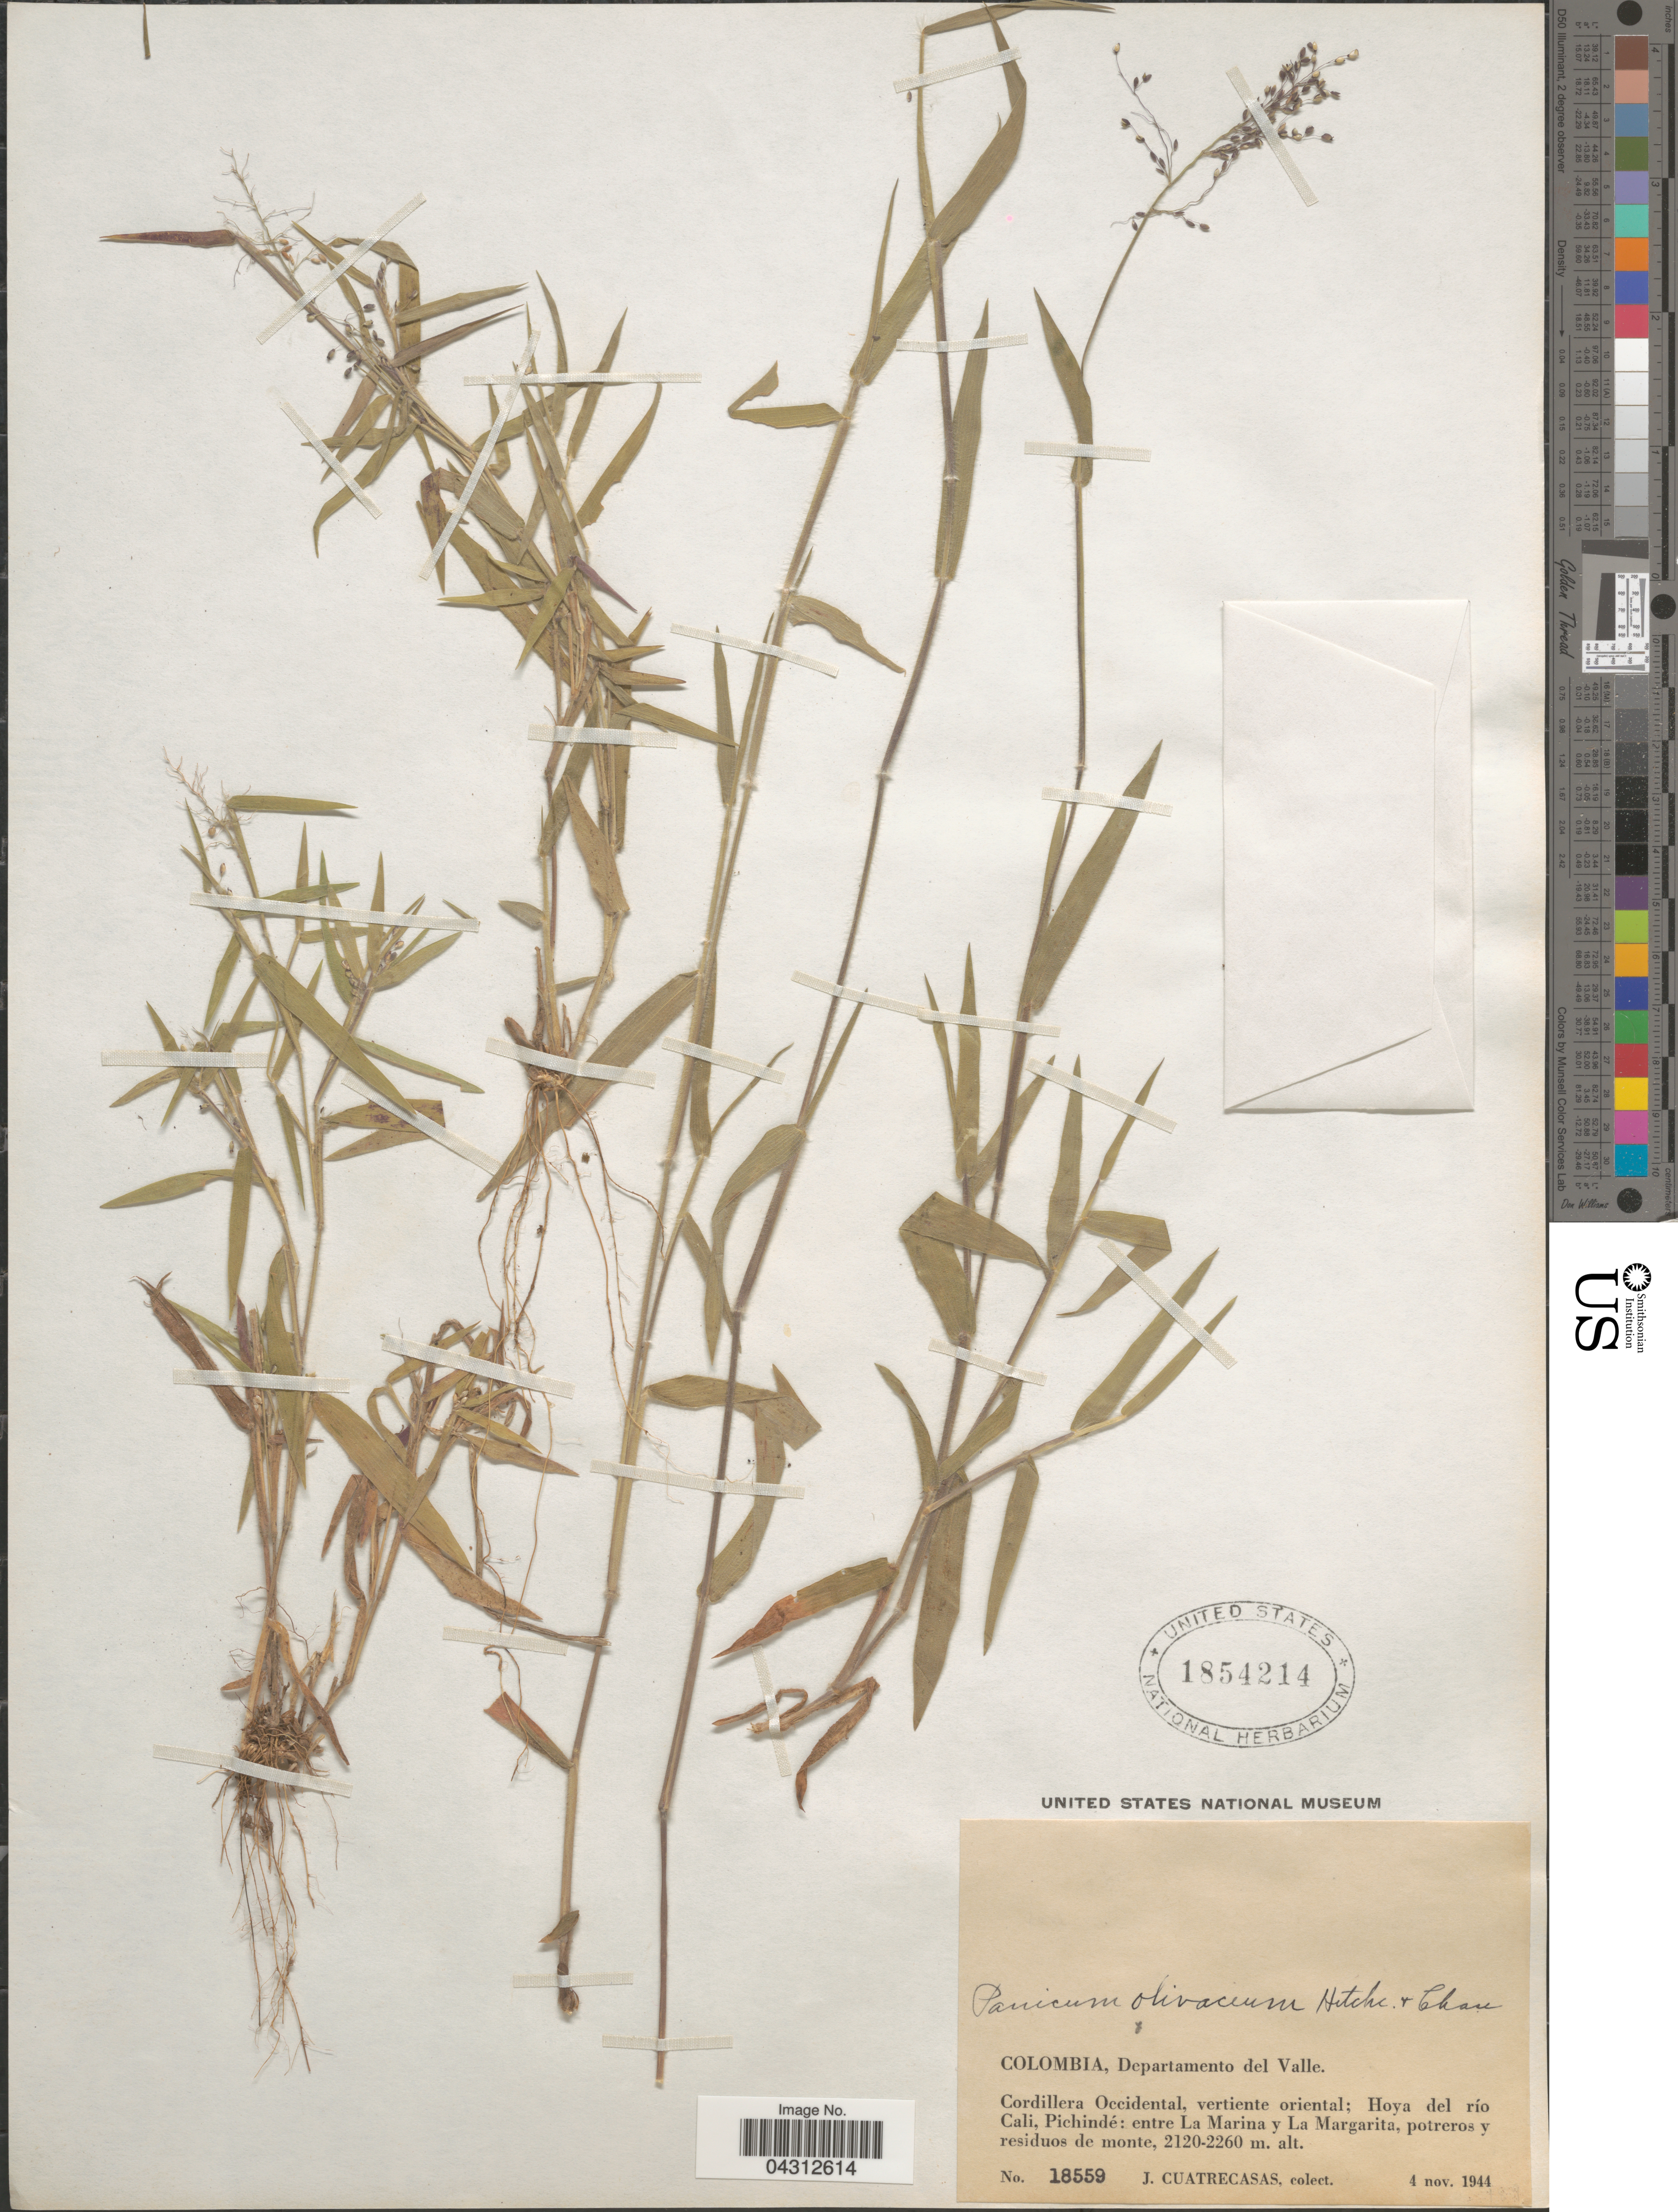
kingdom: Plantae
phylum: Tracheophyta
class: Liliopsida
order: Poales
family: Poaceae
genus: Dichanthelium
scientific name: Dichanthelium acuminatum var. acuminatum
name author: (Sw.) Gould & C.A. Clark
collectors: J. Cuatrecasas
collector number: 18559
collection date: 1944-11-04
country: Colombia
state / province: Valle del Cauca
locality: Departamento del Valle. Cordillera Occidental, vertiente oriental; Hoya del río Cali, Pichindé: entre La Marina y La Margarita, potreros y residuos de monte.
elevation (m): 2120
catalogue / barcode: US 1854214